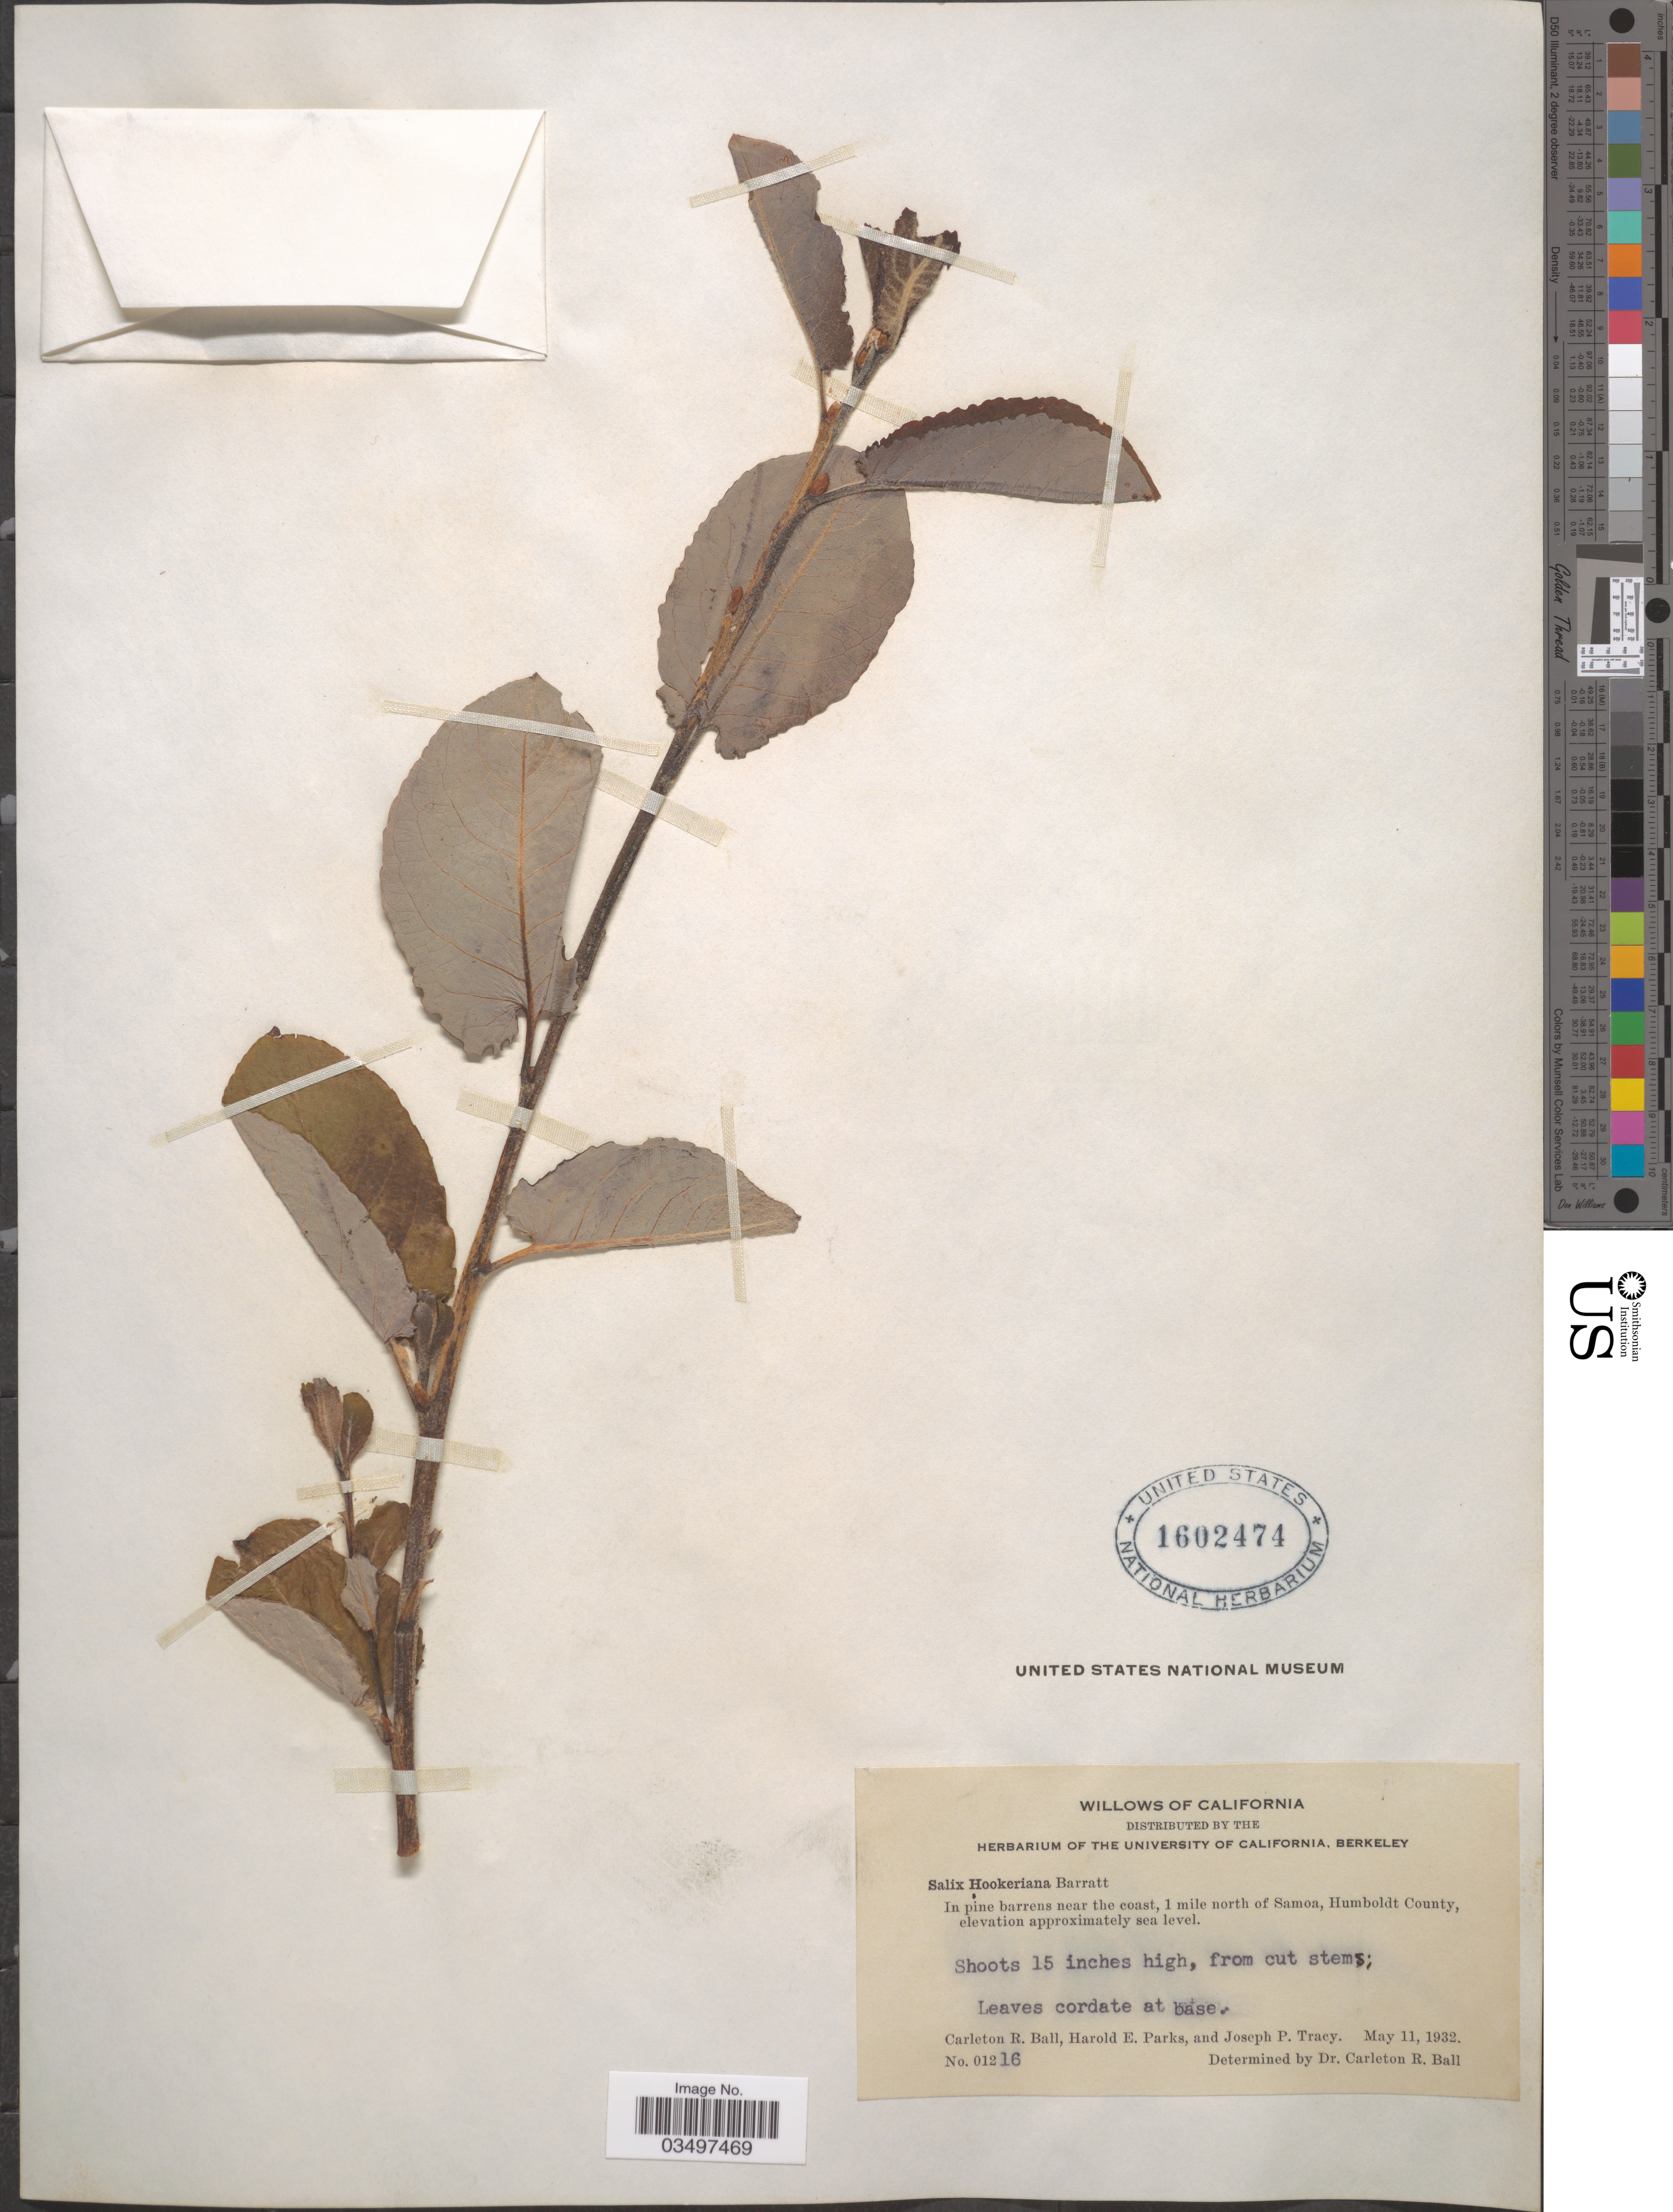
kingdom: Plantae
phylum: Tracheophyta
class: Magnoliopsida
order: Malpighiales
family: Salicaceae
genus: Salix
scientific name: Salix hookeriana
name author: Barratt ex Hook.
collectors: C. R. Ball, H. E. Parks & J. Tracy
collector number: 01216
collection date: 1932-05-11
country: United States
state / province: California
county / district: Humboldt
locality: In pine barrens near the coast, 1 mile north of Samoa, Humboldt County.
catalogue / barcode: US 1602474